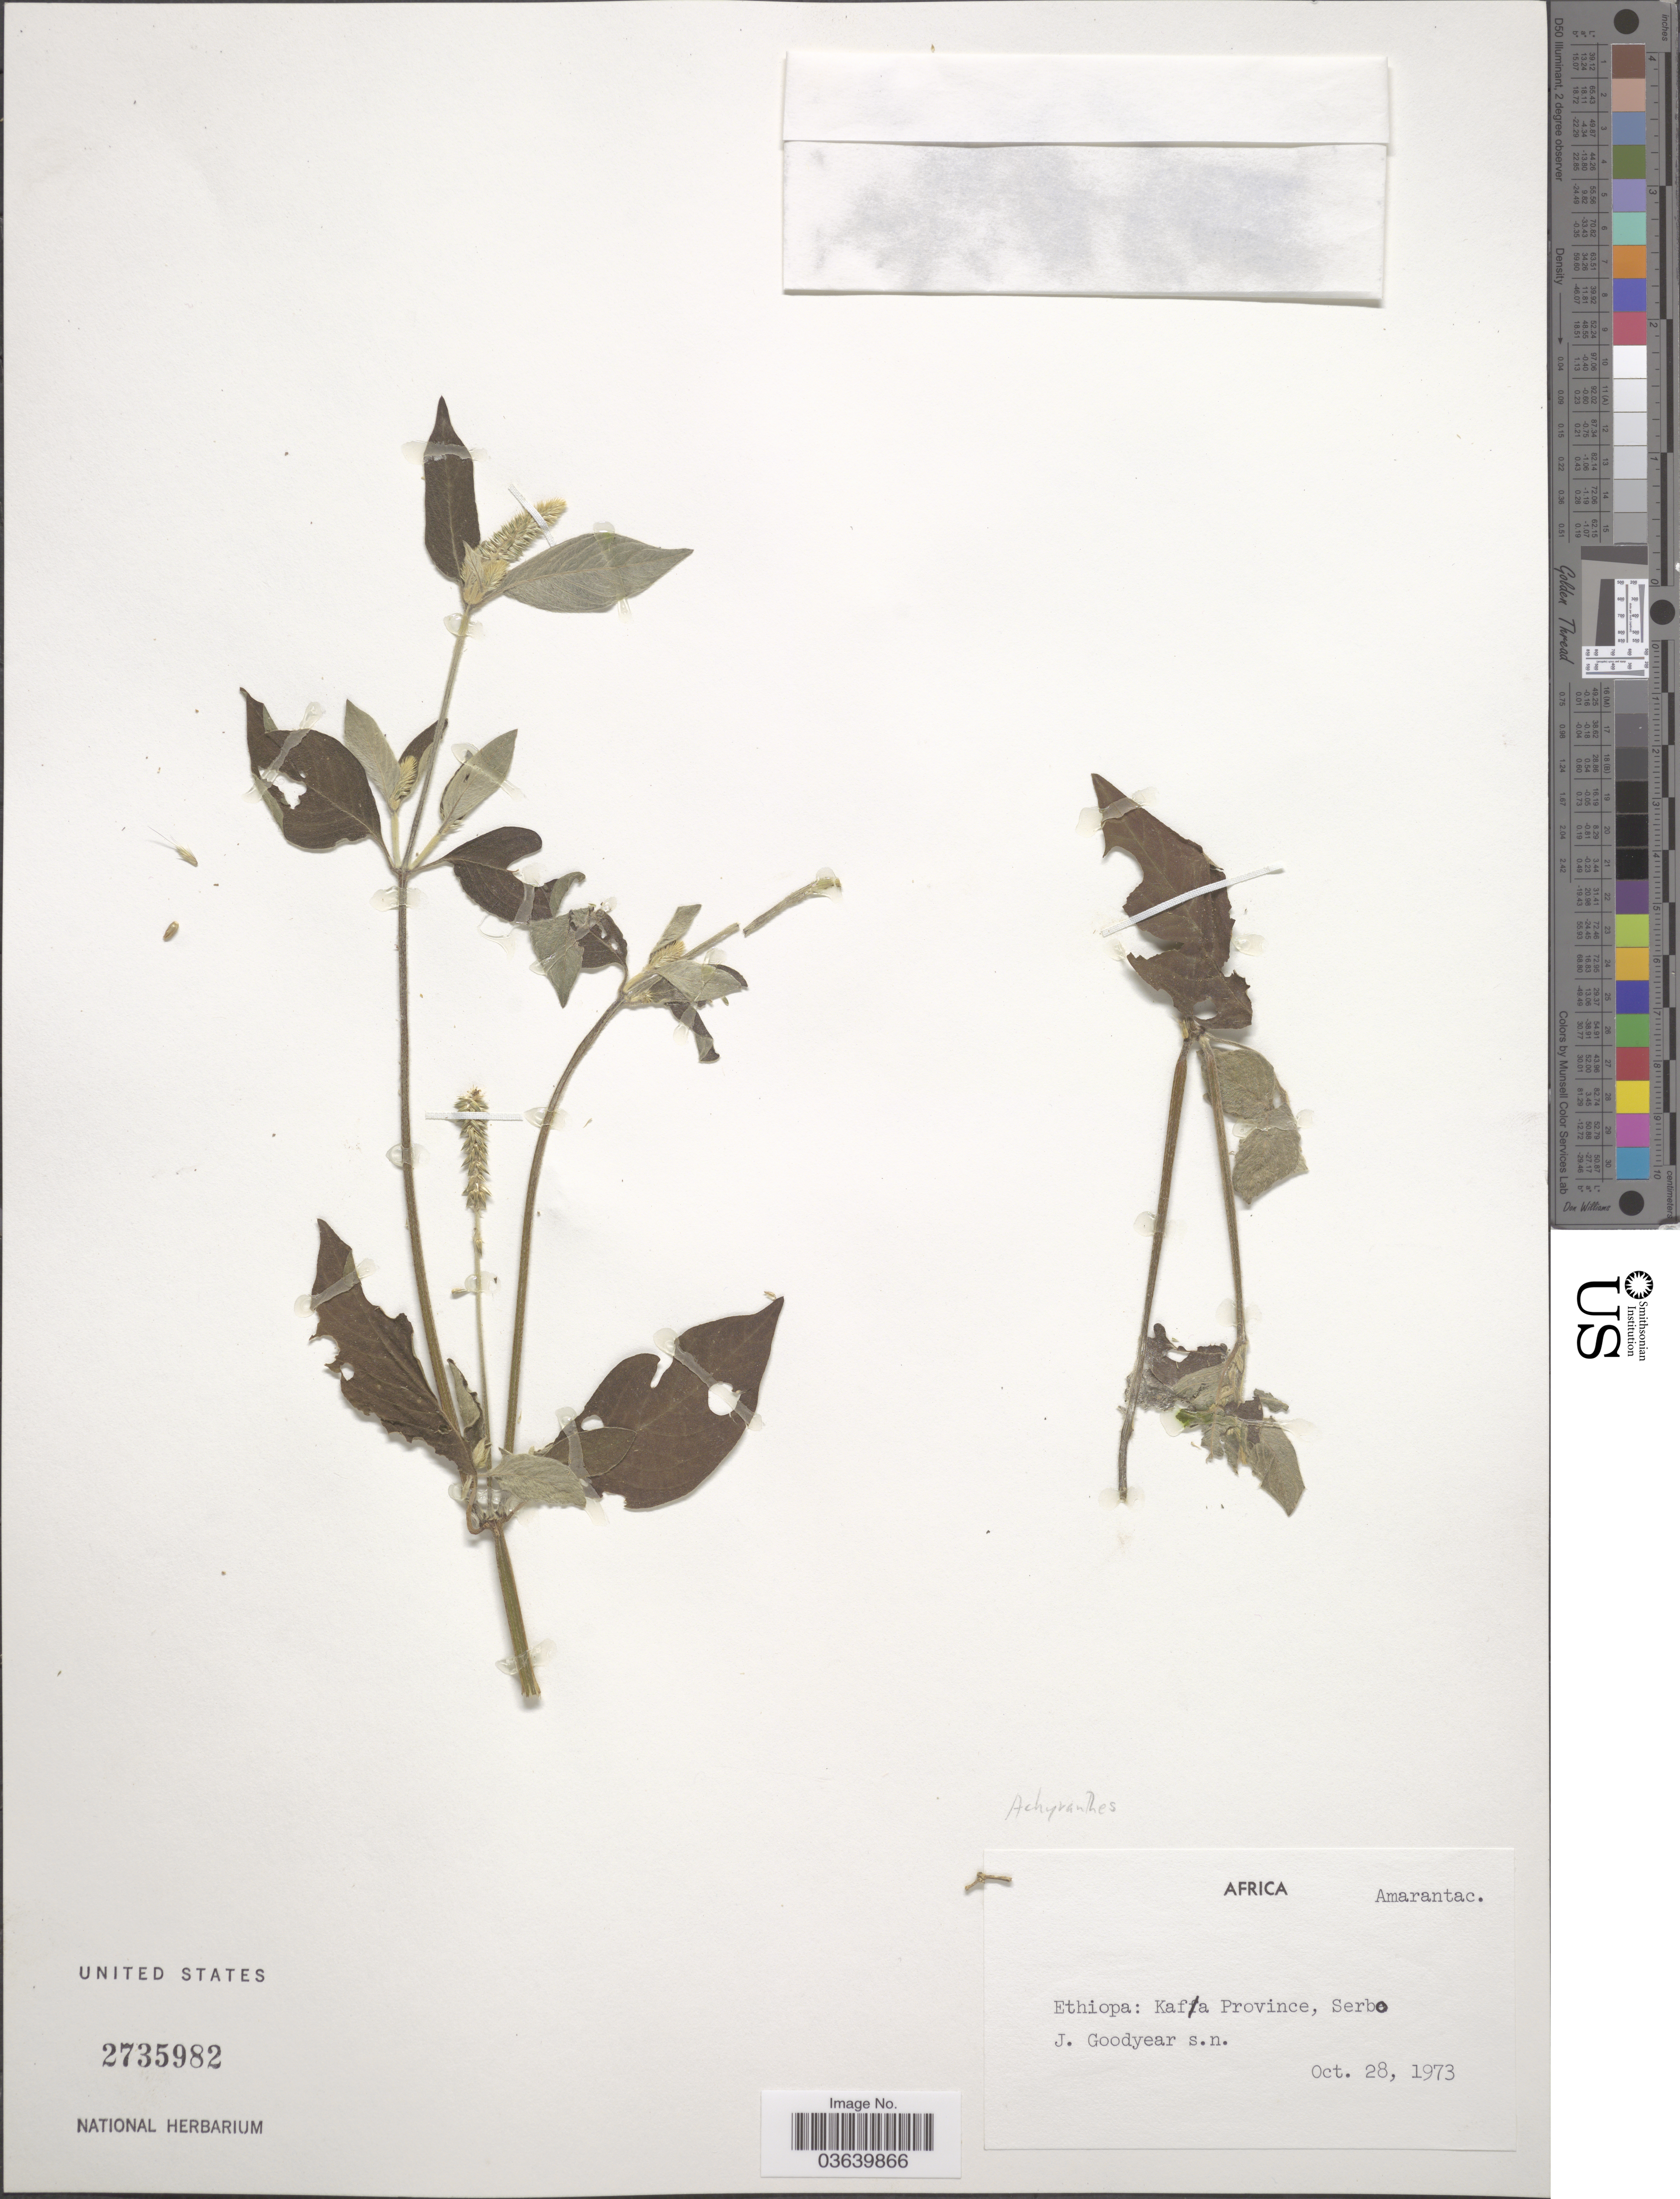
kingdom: Plantae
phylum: Tracheophyta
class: Magnoliopsida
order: Caryophyllales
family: Amaranthaceae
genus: Achyranthes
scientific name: Achyranthes sp.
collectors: J. Goodyear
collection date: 1973-10-28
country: Ethiopia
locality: Kafa Province, Serbo.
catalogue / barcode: US 2735982